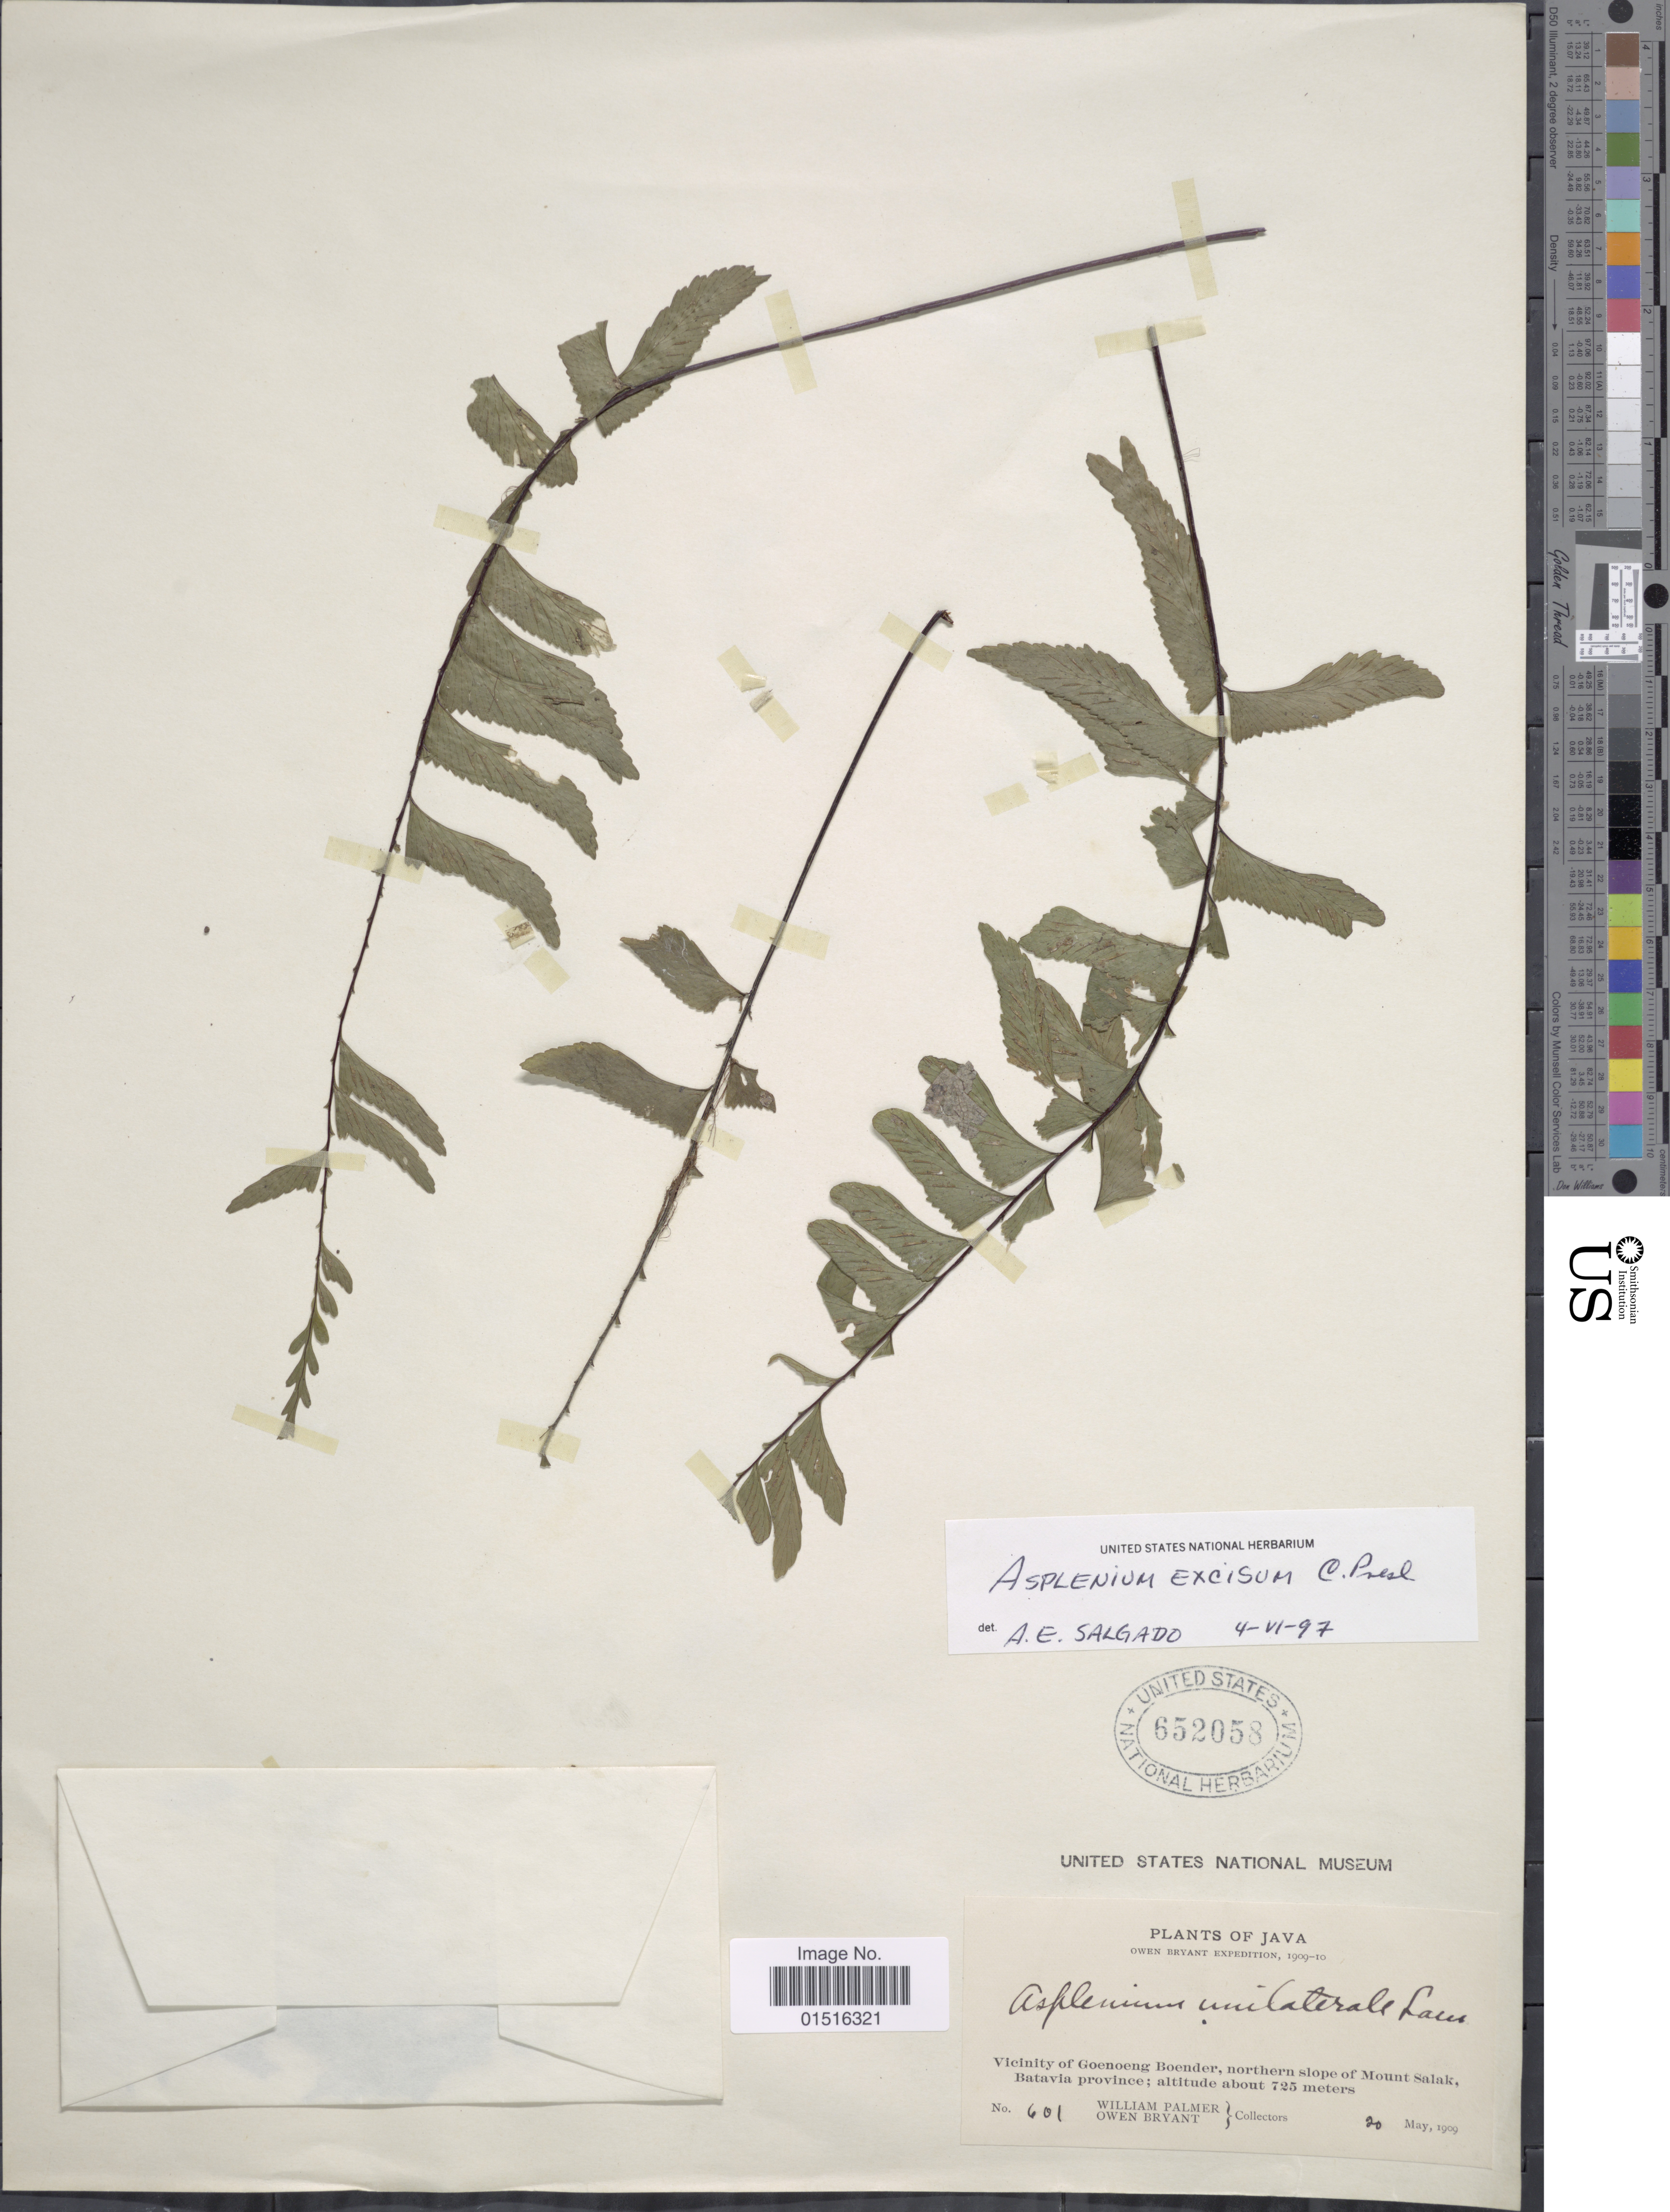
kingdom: Plantae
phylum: Tracheophyta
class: Polypodiopsida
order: Polypodiales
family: Aspleniaceae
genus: Hymenasplenium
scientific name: Hymenasplenium excisum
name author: C. Presl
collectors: W. Palmer & O. Bryant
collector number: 601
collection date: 1909-05-20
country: Indonesia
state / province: Java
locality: Vicinity of Goenoeng Boender, northern slope of Mount Salak, Batavia province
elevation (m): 725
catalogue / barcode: US 652058